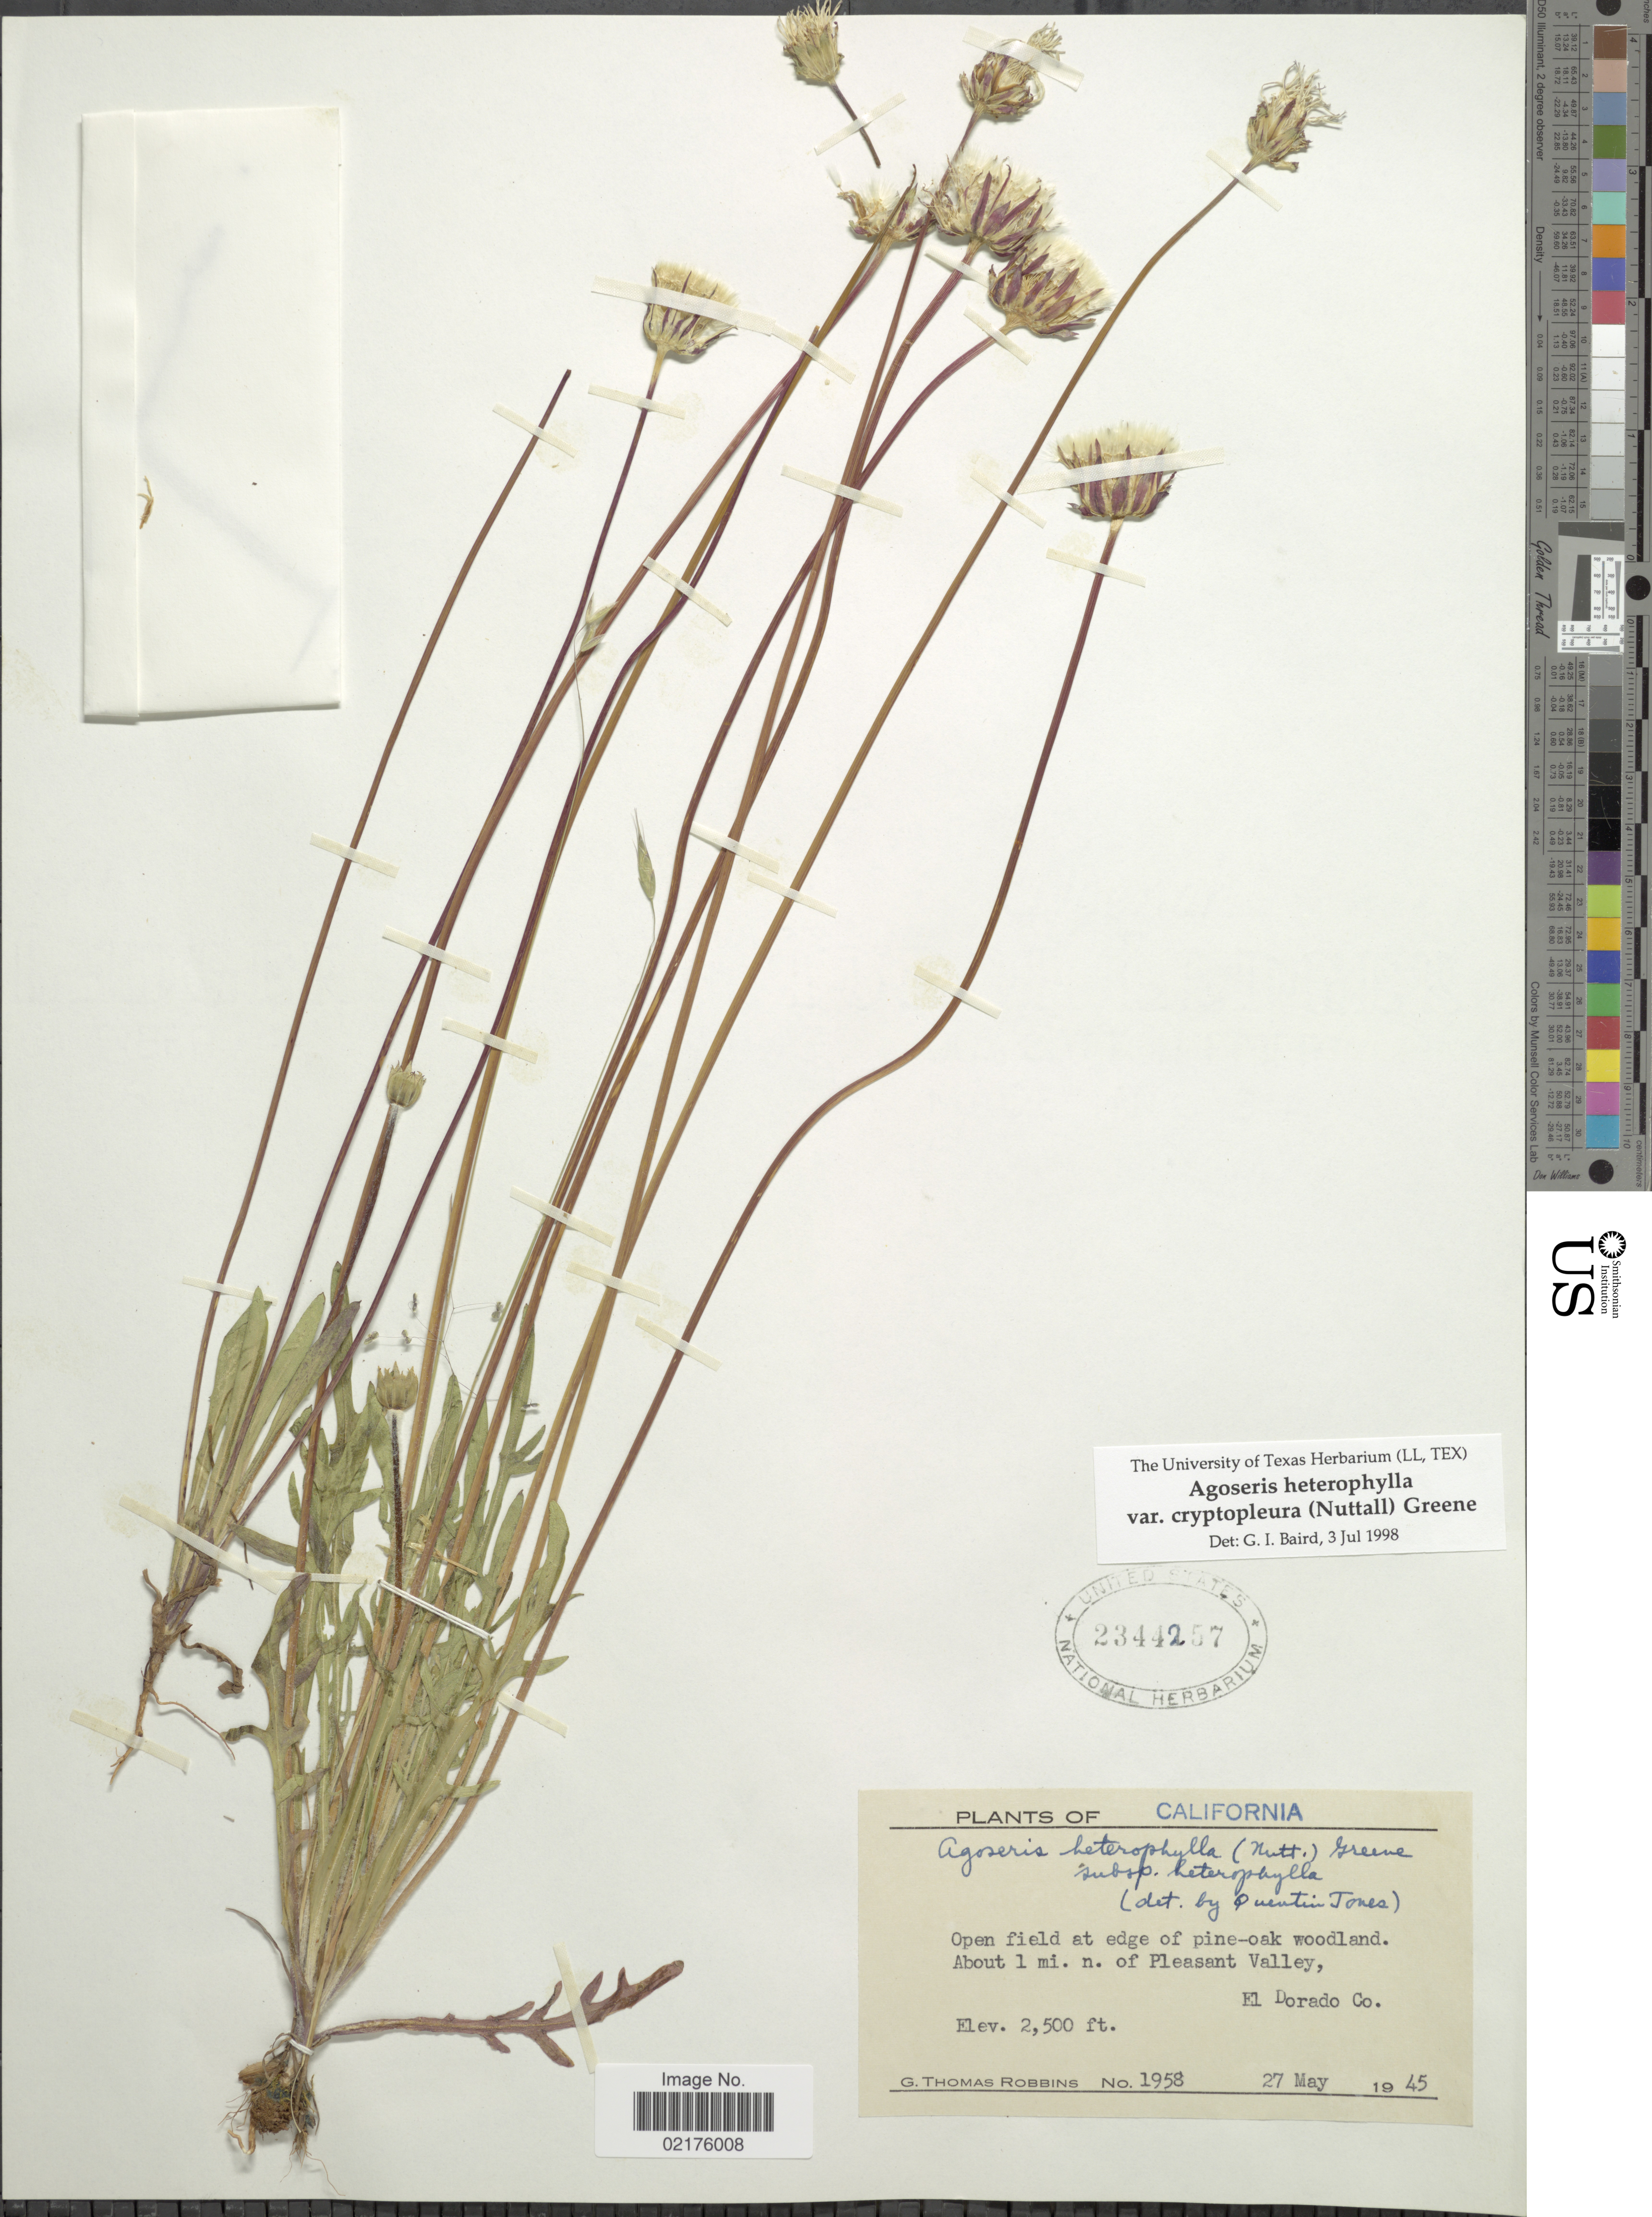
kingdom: Plantae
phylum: Tracheophyta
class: Magnoliopsida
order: Asterales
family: Asteraceae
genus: Agoseris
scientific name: Agoseris heterophylla var. cryptopleura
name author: (Nutt.) Greene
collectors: G. T. Robbins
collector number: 1958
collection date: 1945-05-27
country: United States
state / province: California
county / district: El Dorado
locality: Open field at edge of pine-oak woodland, About 1 mi. n. of Pleasant Valley, El Dorado Co.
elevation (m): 762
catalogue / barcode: US 2344257